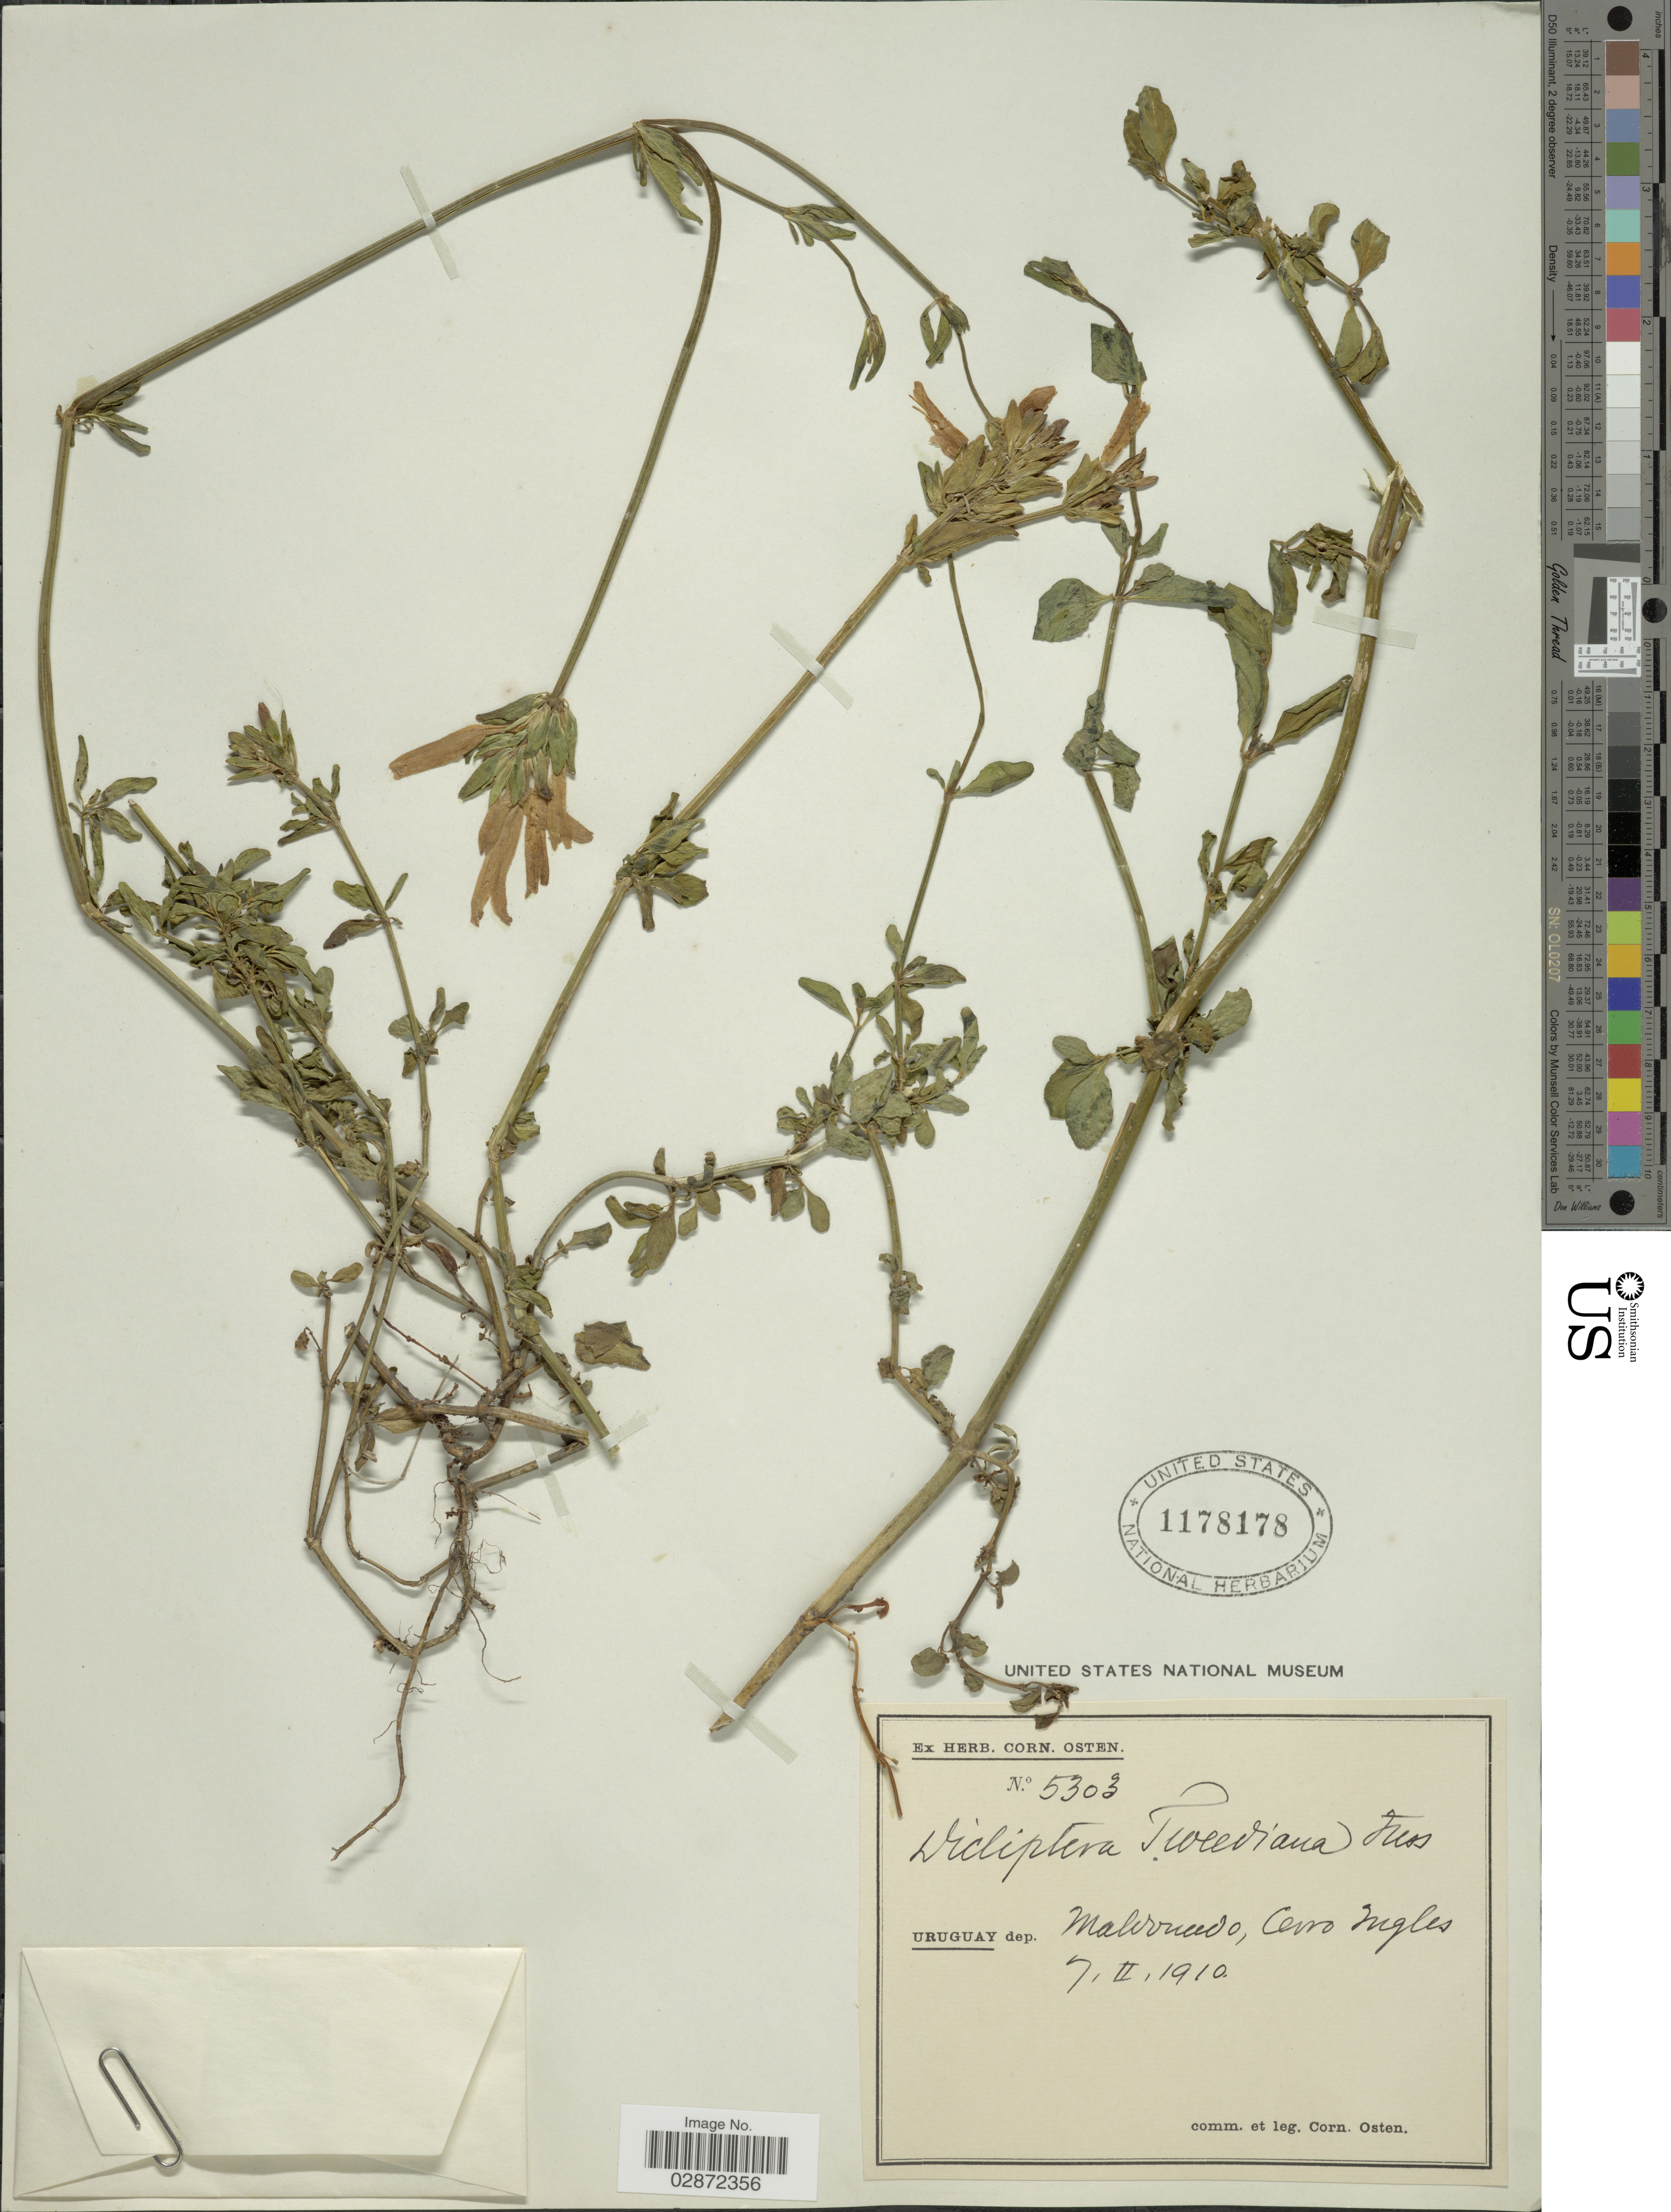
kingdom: Plantae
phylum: Tracheophyta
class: Magnoliopsida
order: Lamiales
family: Acanthaceae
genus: Dicliptera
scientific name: Dicliptera squarrosa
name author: Nees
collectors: C. Osten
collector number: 5303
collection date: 1910-02-07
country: Uruguay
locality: Dep. Maldonado, Cerro Ingles.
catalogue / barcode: US 1178178